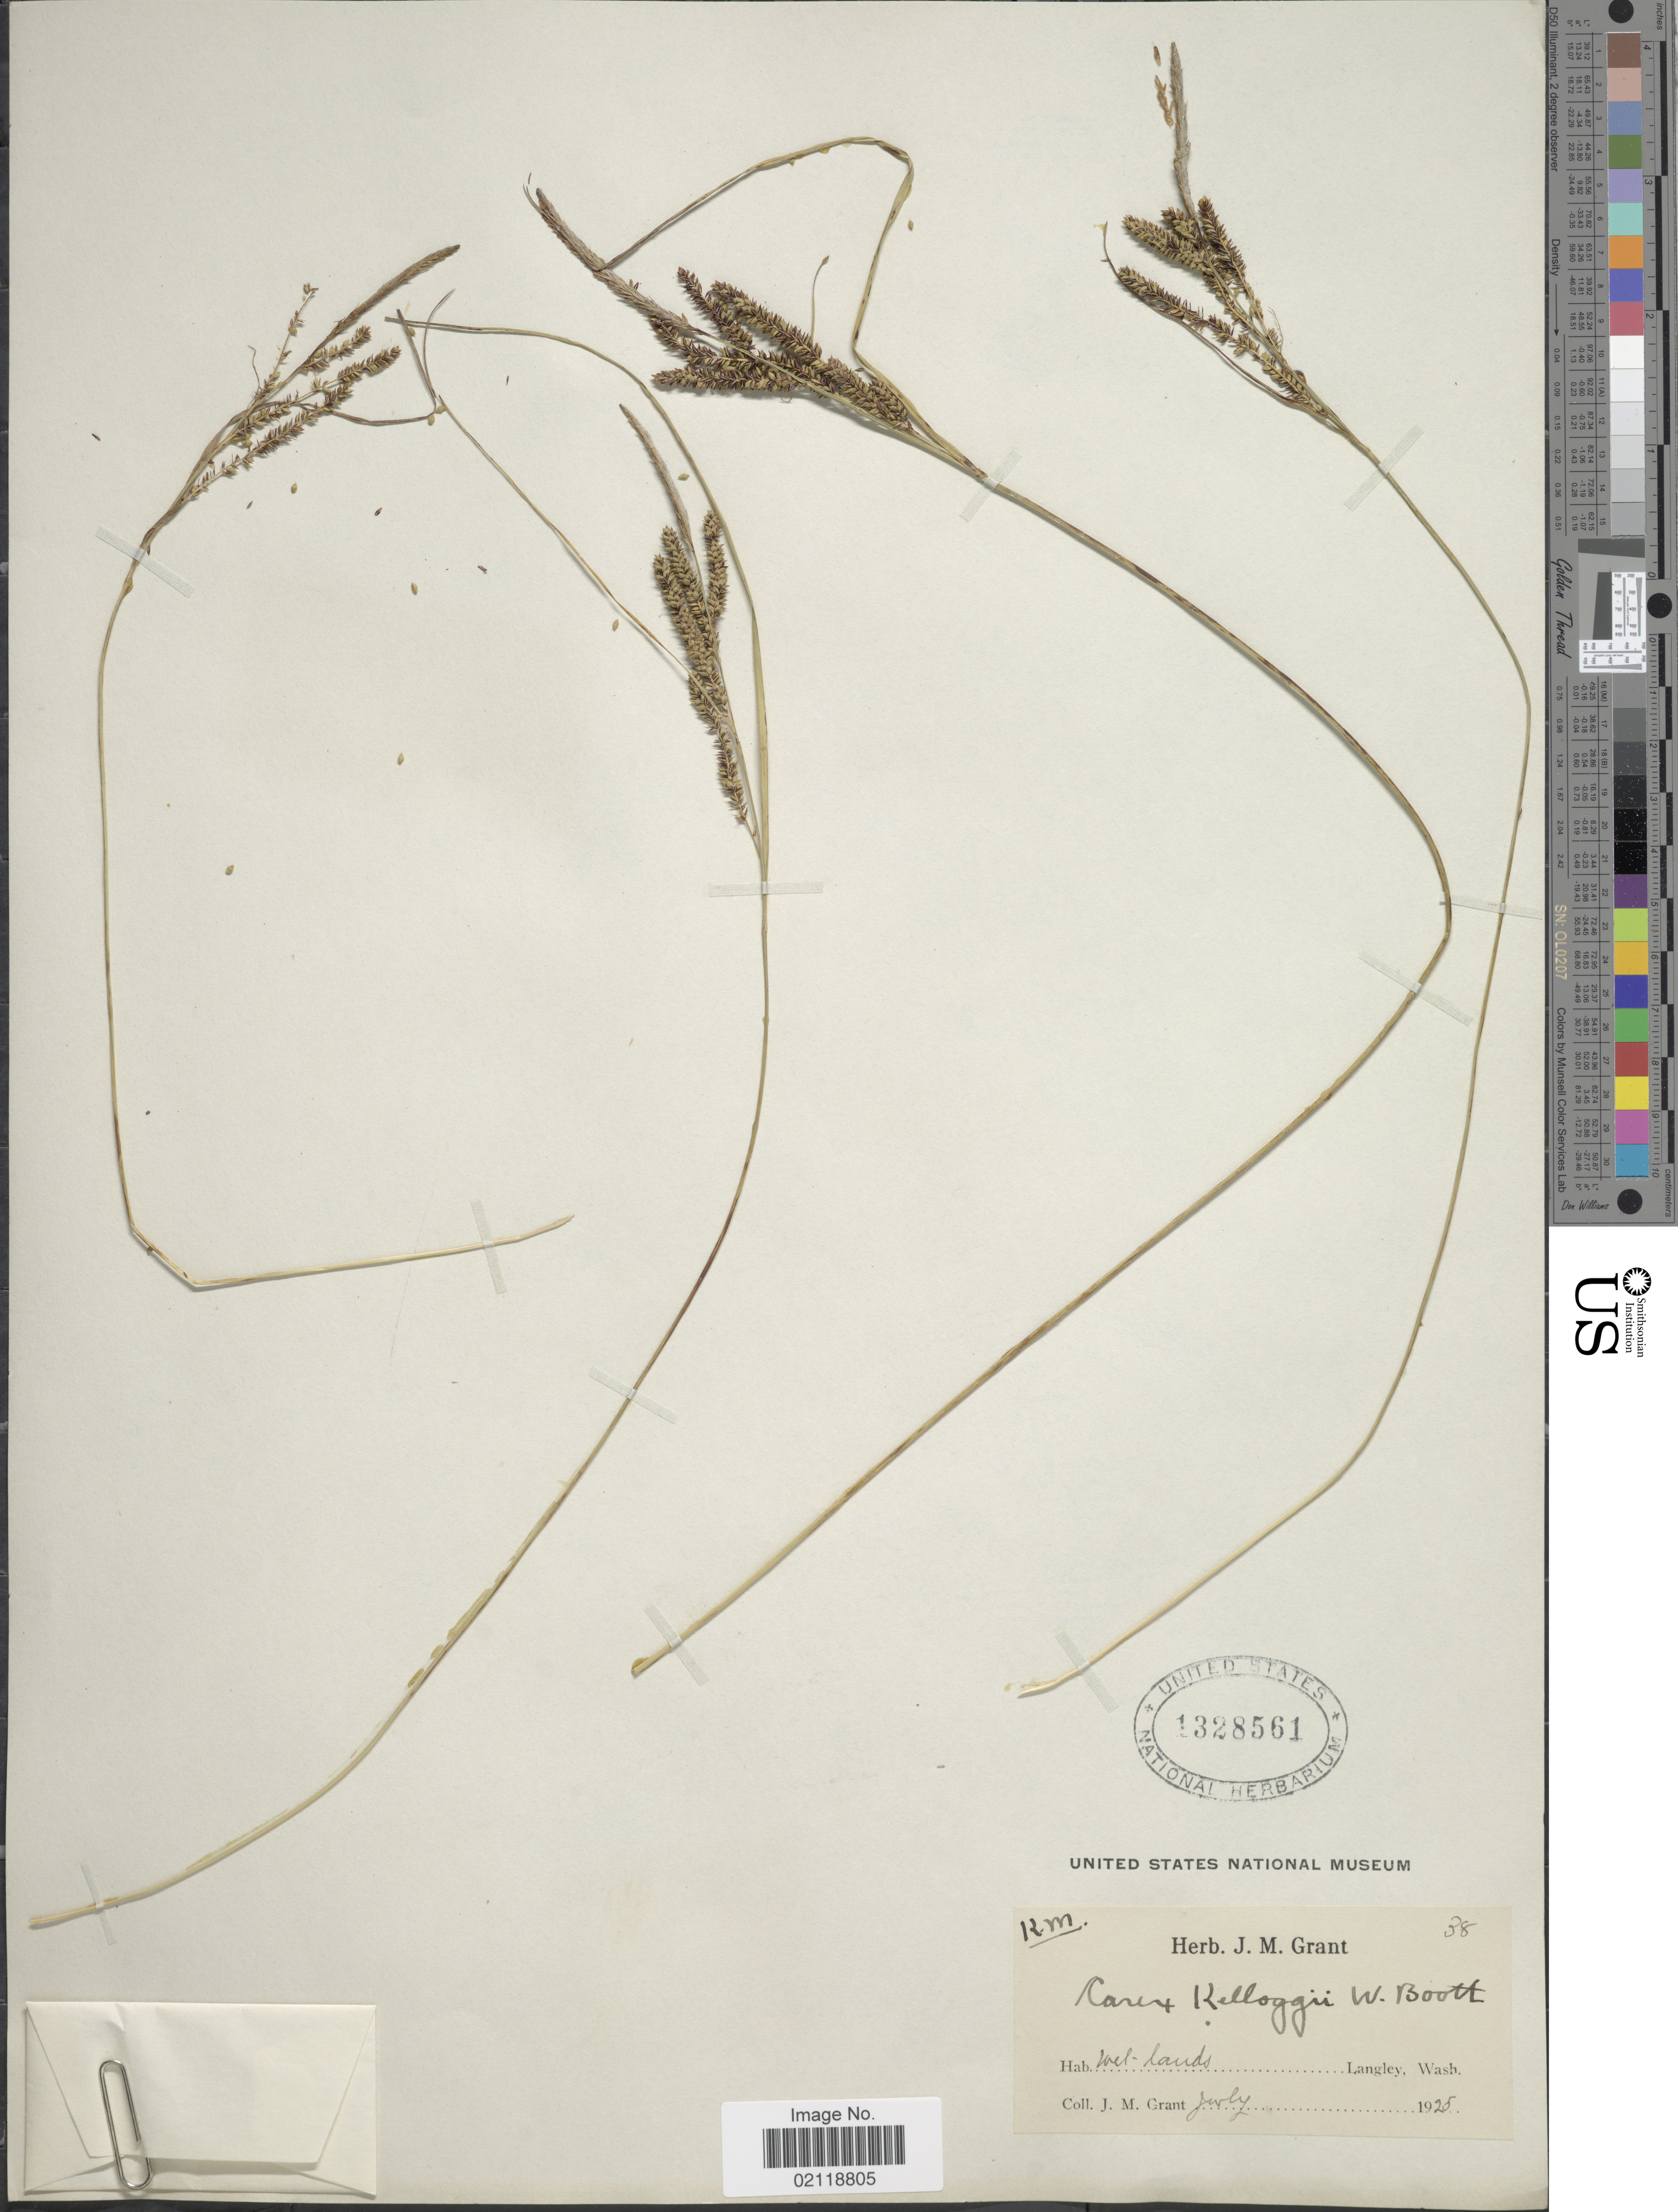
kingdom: Plantae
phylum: Tracheophyta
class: Liliopsida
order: Poales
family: Cyperaceae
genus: Carex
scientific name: Carex kelloggii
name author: W. Boott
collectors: J. M. Grant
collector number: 38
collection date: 1925-07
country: United States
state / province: Washington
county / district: Island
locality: Wet-lands, Langley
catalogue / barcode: US 1328561